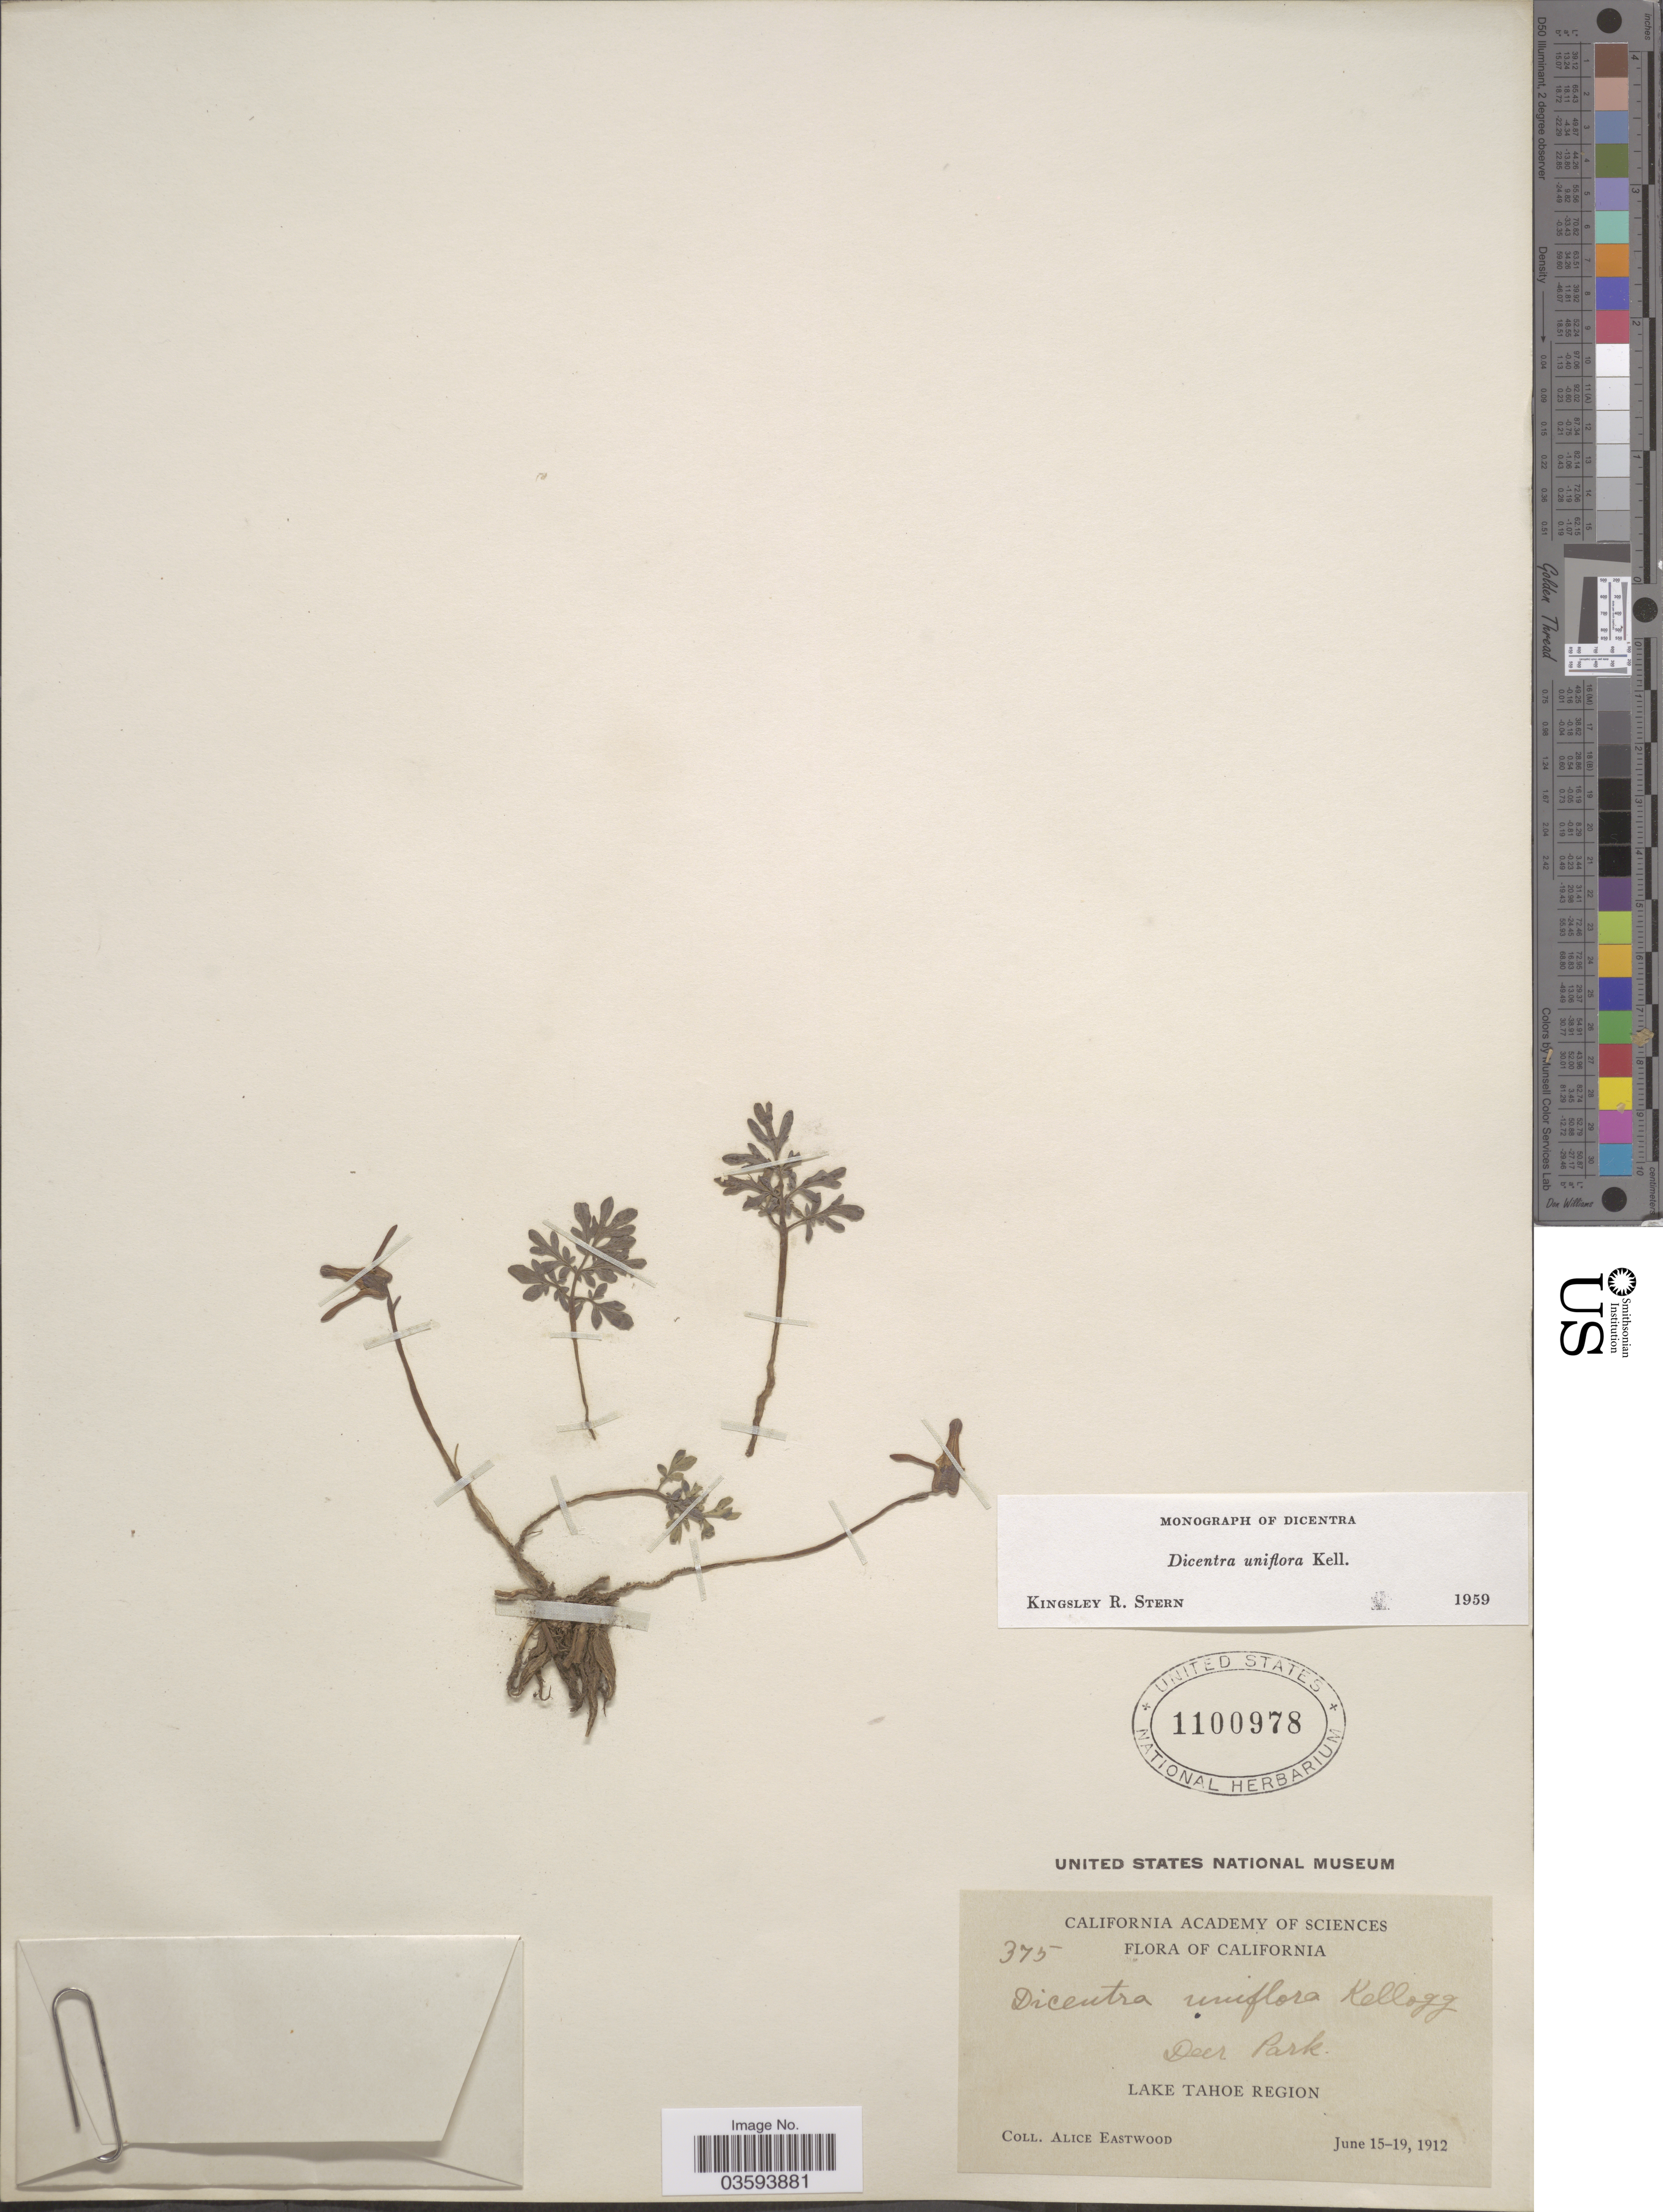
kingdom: Plantae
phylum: Tracheophyta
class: Magnoliopsida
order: Ranunculales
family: Papaveraceae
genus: Dicentra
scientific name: Dicentra uniflora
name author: Kellogg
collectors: A. Eastwood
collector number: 375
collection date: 1912-06-15/1912-06-19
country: United States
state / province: California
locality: Deer Park. Lake Tahoe Region.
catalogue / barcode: US 1100978